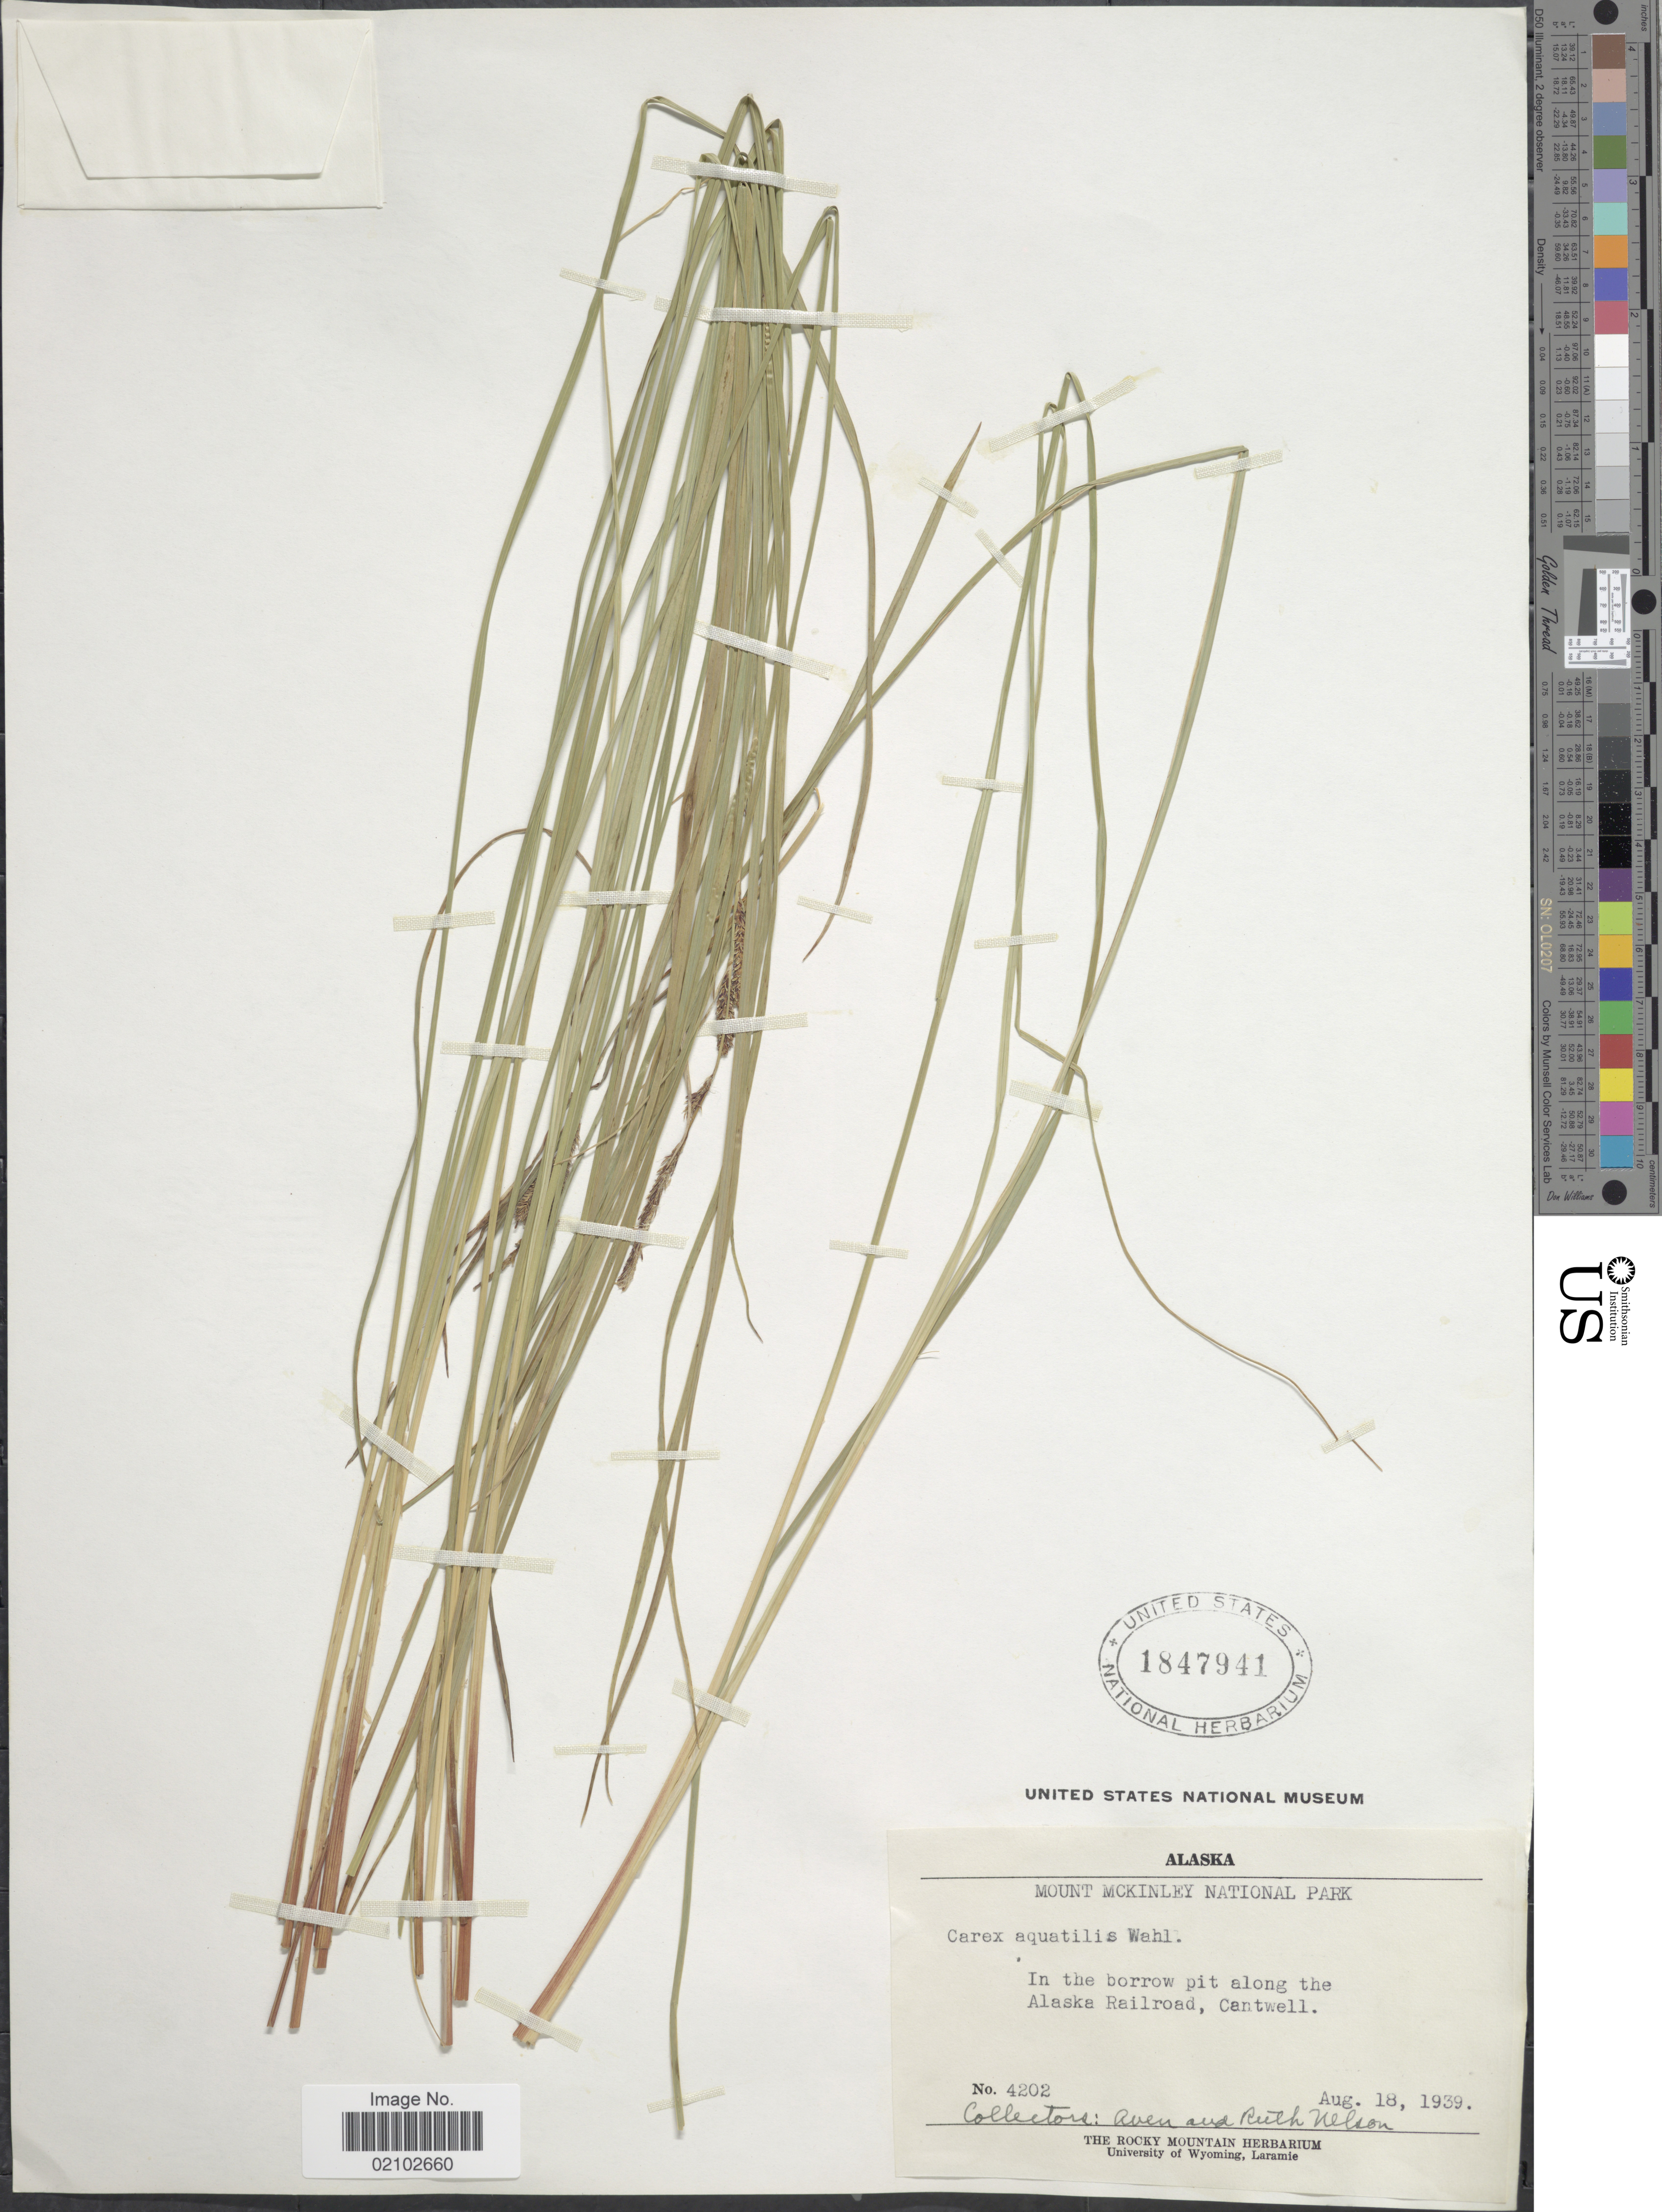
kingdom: Plantae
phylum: Tracheophyta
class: Liliopsida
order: Poales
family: Cyperaceae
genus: Carex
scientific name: Carex aquatilis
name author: Wahlenb.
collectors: A. Nelson & R. A. Nelson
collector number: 4202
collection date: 1939-08-18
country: United States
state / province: Alaska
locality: Mount McKinley National Park, in the borrow pit along Alaska Railroad, Cantwell.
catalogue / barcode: US 1847941